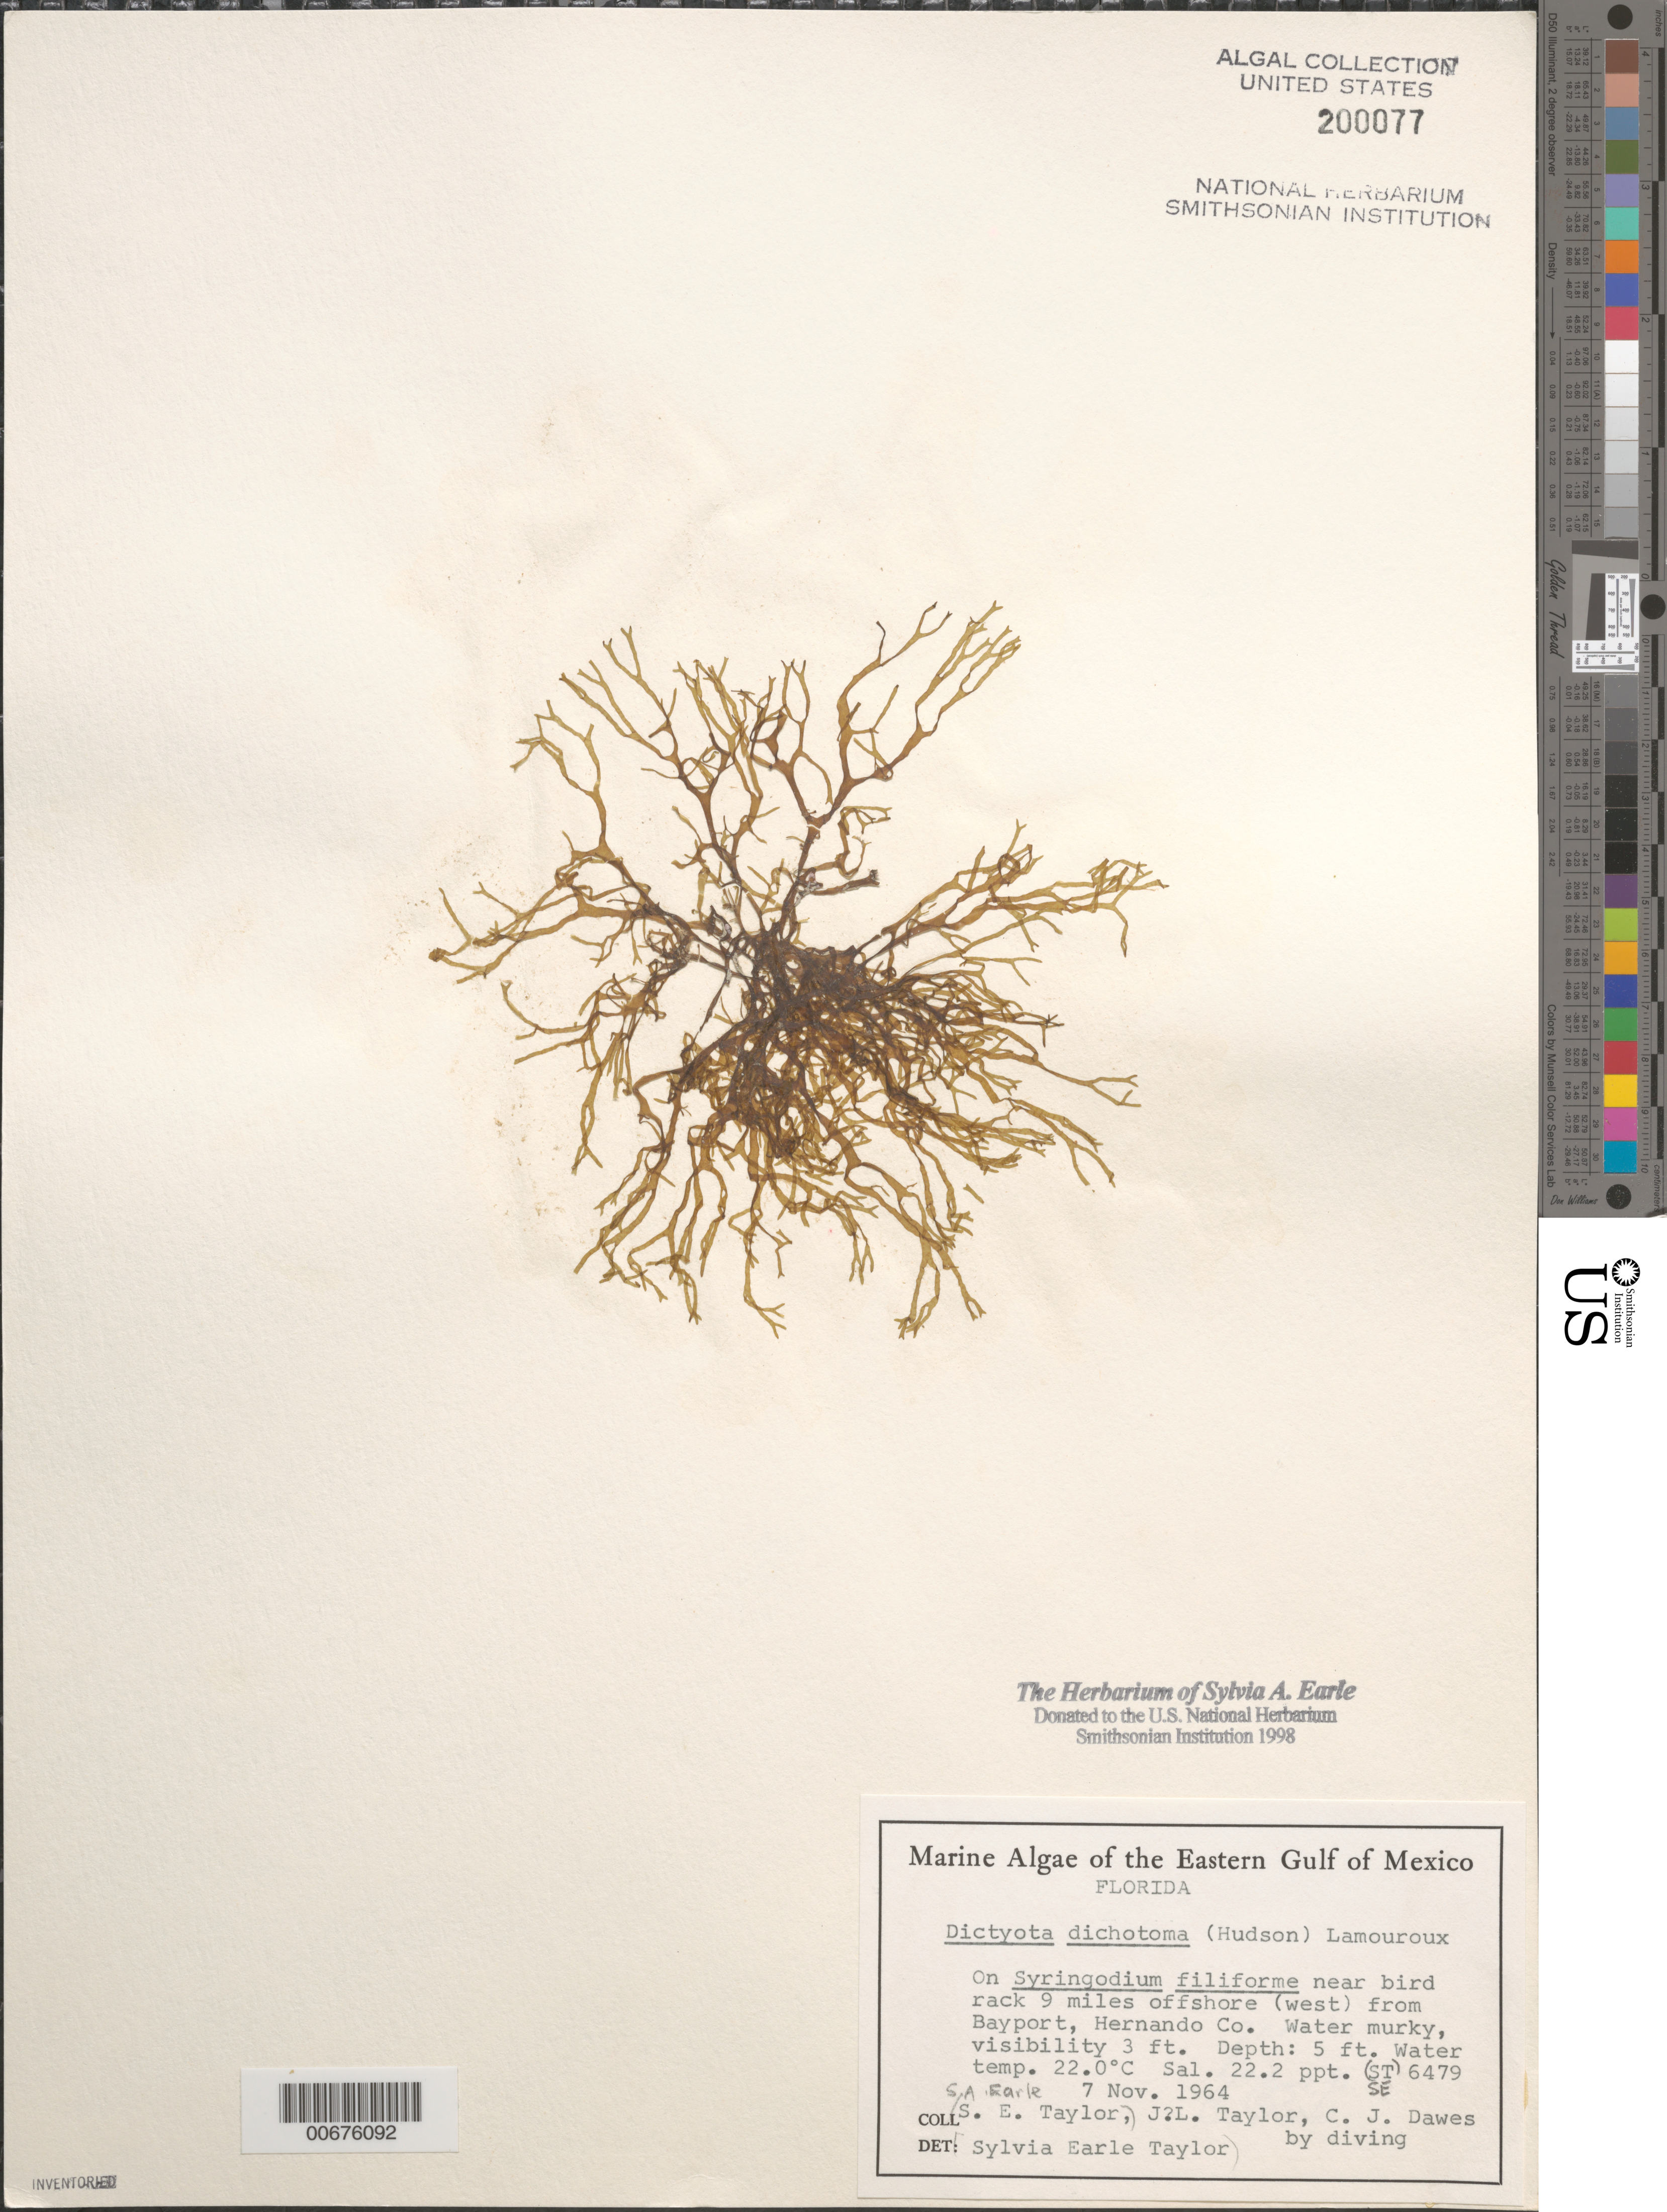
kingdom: Chromista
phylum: Ochrophyta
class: Phaeophyceae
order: Dictyotales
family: Dictyotaceae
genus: Dictyota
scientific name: Dictyota dichotoma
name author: (Huds.) J.V.Lamouroux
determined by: Earle, S. A.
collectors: S. A. Earle, J. L. Taylor & C. Dawes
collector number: SE 6479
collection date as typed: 07 Nov 1964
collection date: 1964-11-07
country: United States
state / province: Florida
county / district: Hernando County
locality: Near bird rack 9 miles off (west of) Bayport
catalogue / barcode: US 200077